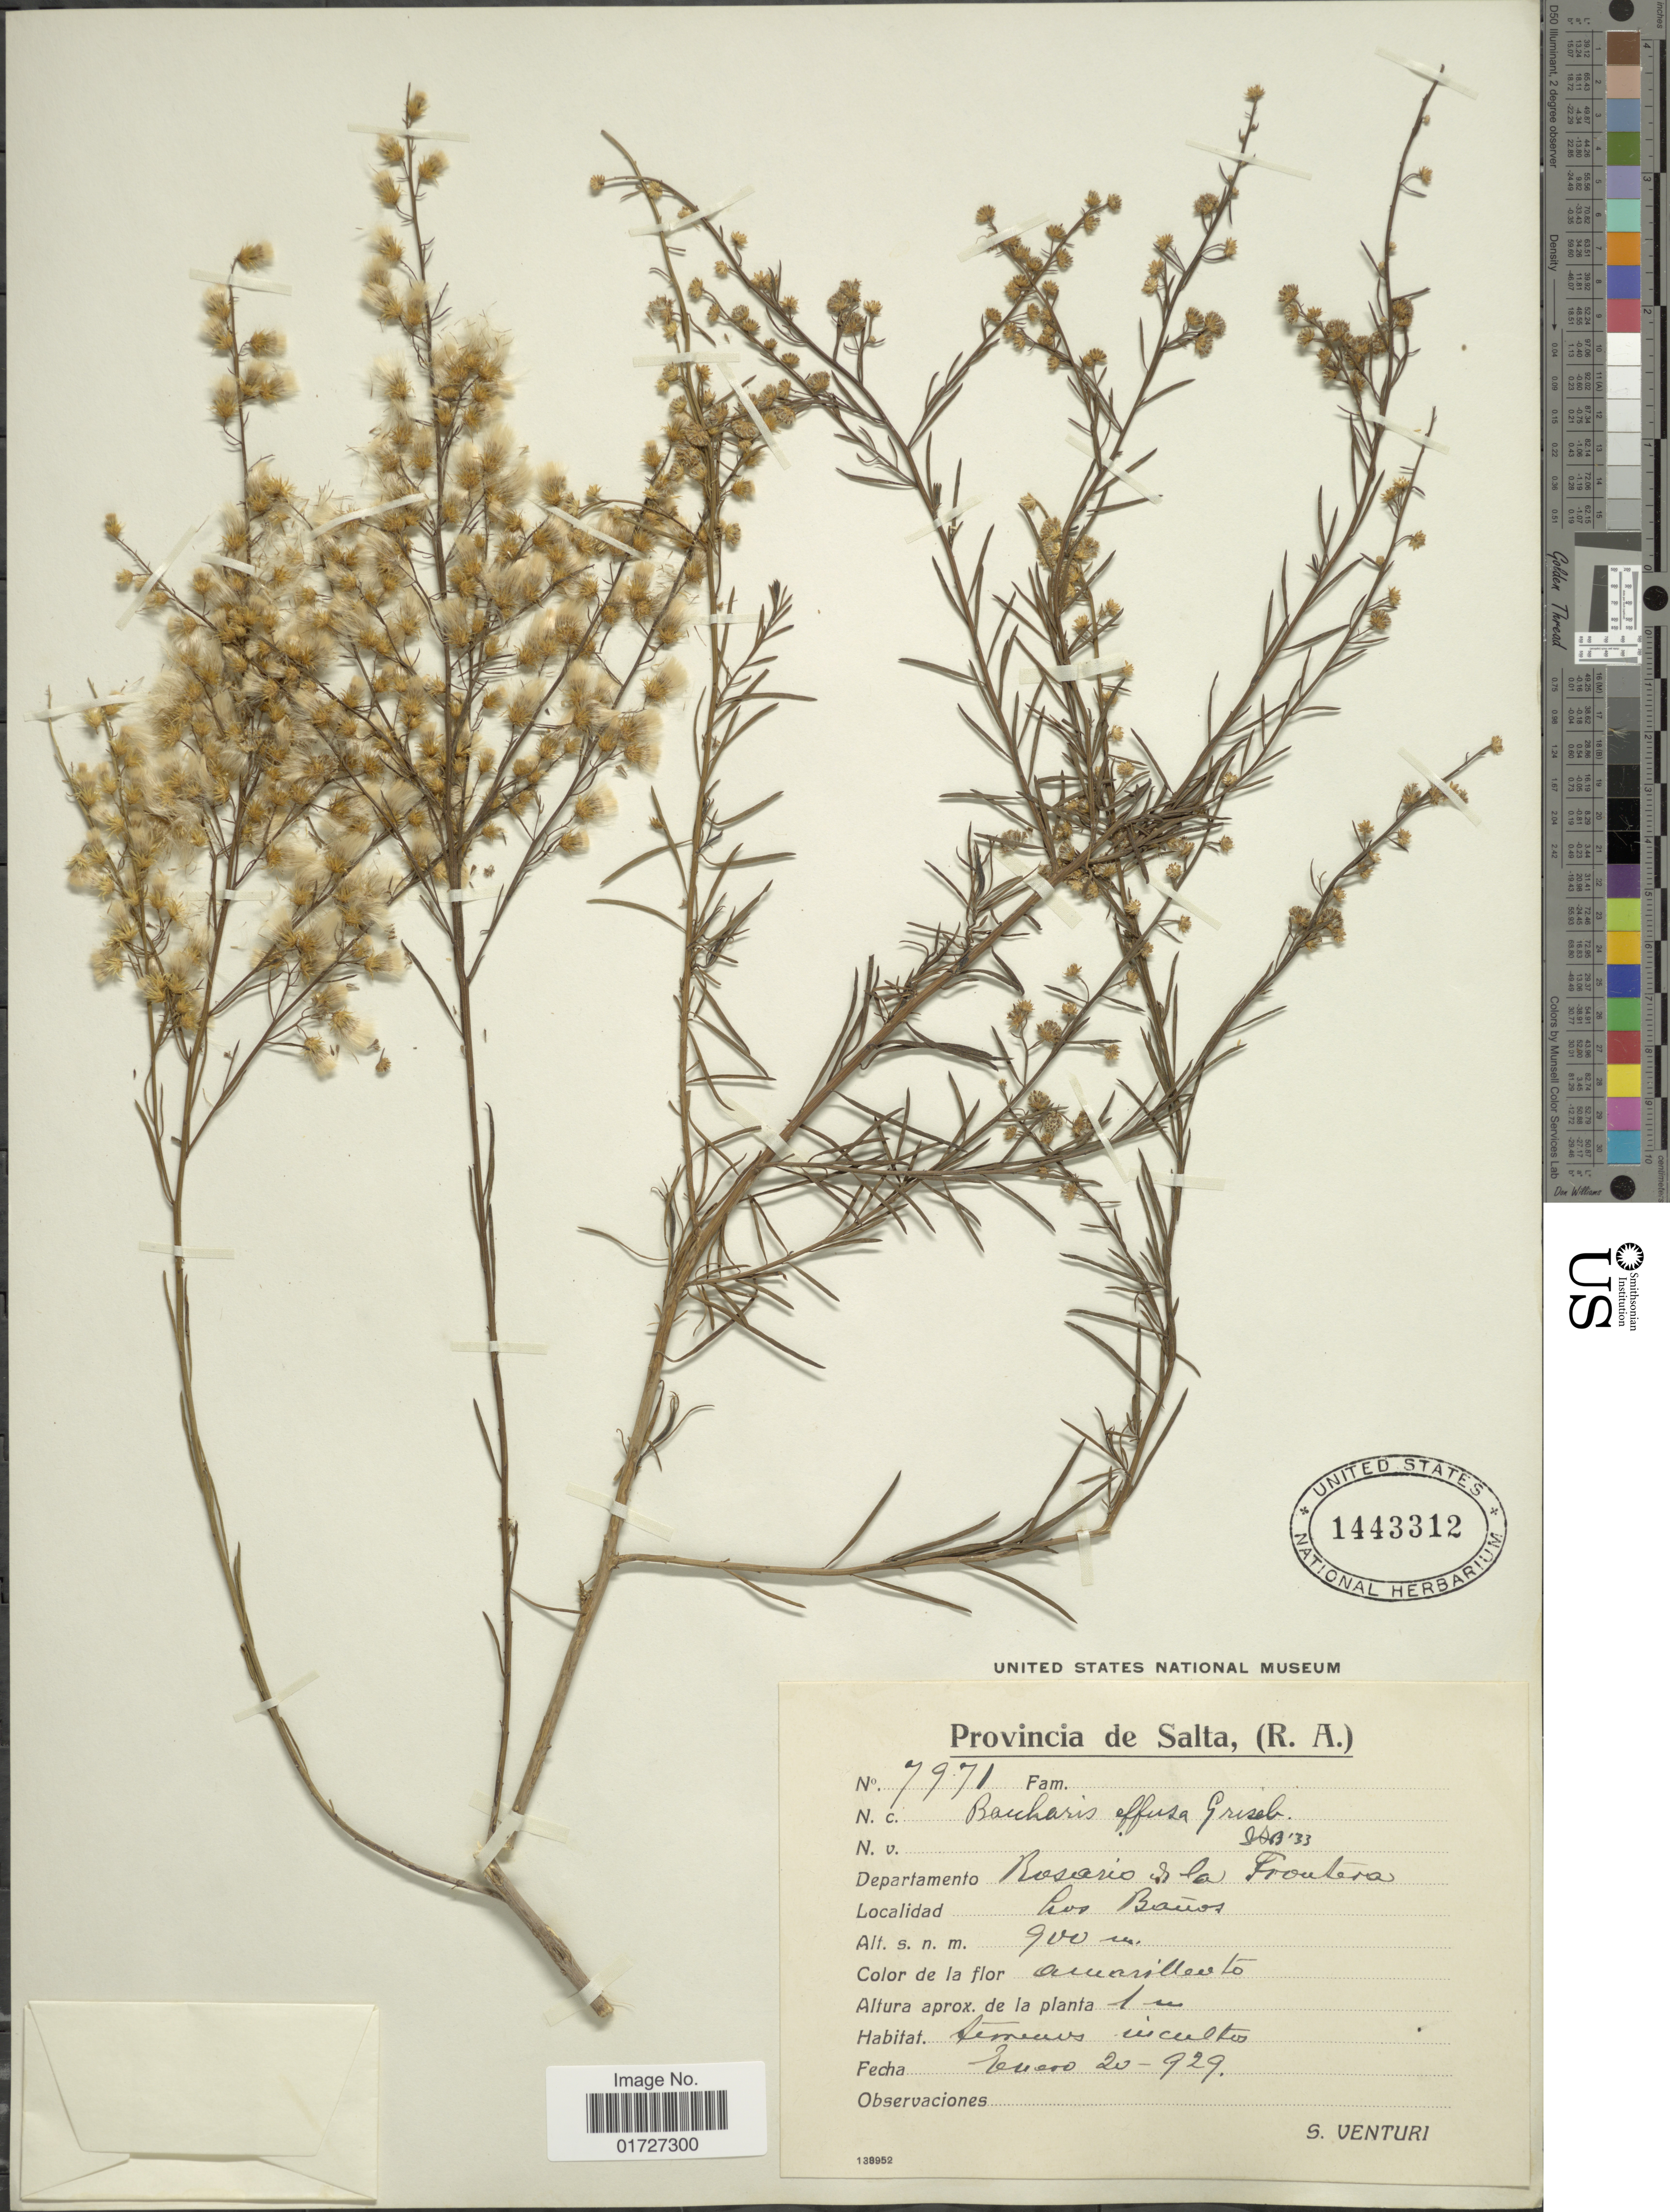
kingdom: Plantae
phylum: Tracheophyta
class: Magnoliopsida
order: Asterales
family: Asteraceae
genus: Baccharis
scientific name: Baccharis effusa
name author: Griseb.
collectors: S. Venturi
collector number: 7971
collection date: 1929-01-20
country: Argentina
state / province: Salta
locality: Departamento Rosario de la Frontera, Los Banos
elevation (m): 900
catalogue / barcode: US 1443312